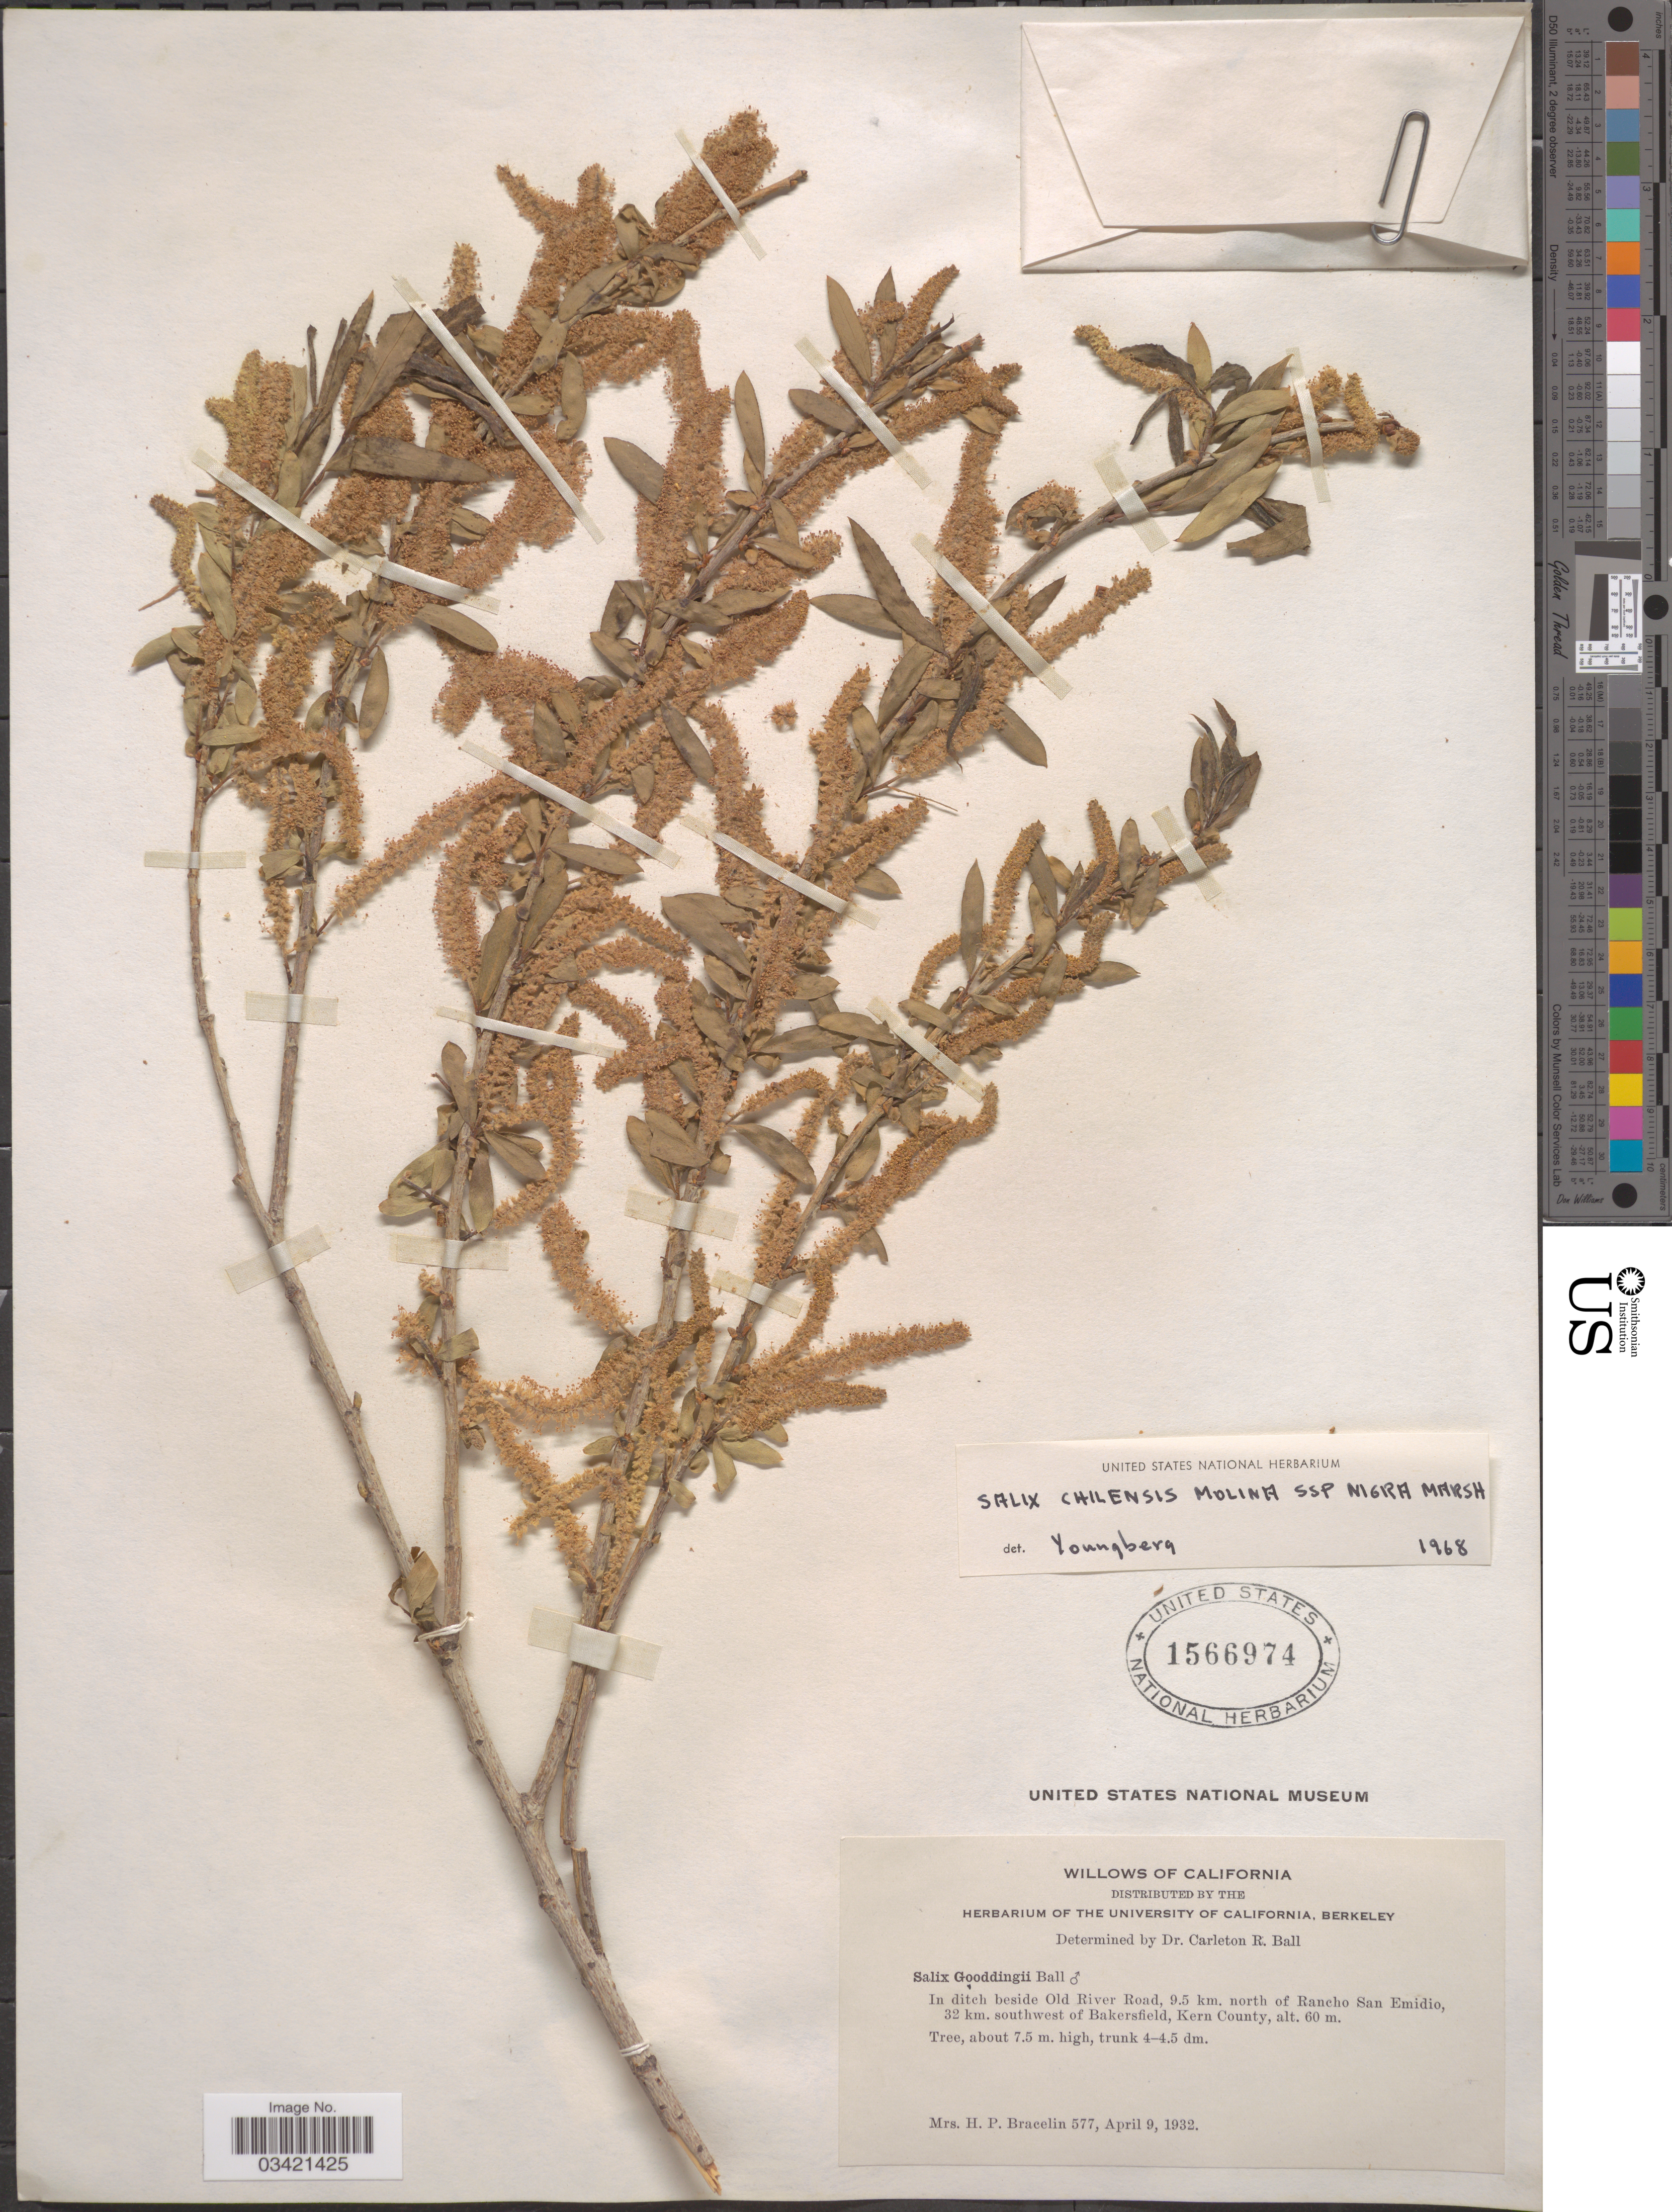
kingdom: Plantae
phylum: Tracheophyta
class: Magnoliopsida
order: Malpighiales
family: Salicaceae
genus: Salix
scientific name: Salix gooddingii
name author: C.R. Ball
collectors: H. Bracelin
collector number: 577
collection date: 1932-04-09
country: United States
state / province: California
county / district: Kern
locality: In ditch beside Old River Road, 9.5 km. north of Rancho San Emidio, 32 km. southwest of Bakersfield, Kern County.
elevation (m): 60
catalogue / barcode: US 1566974